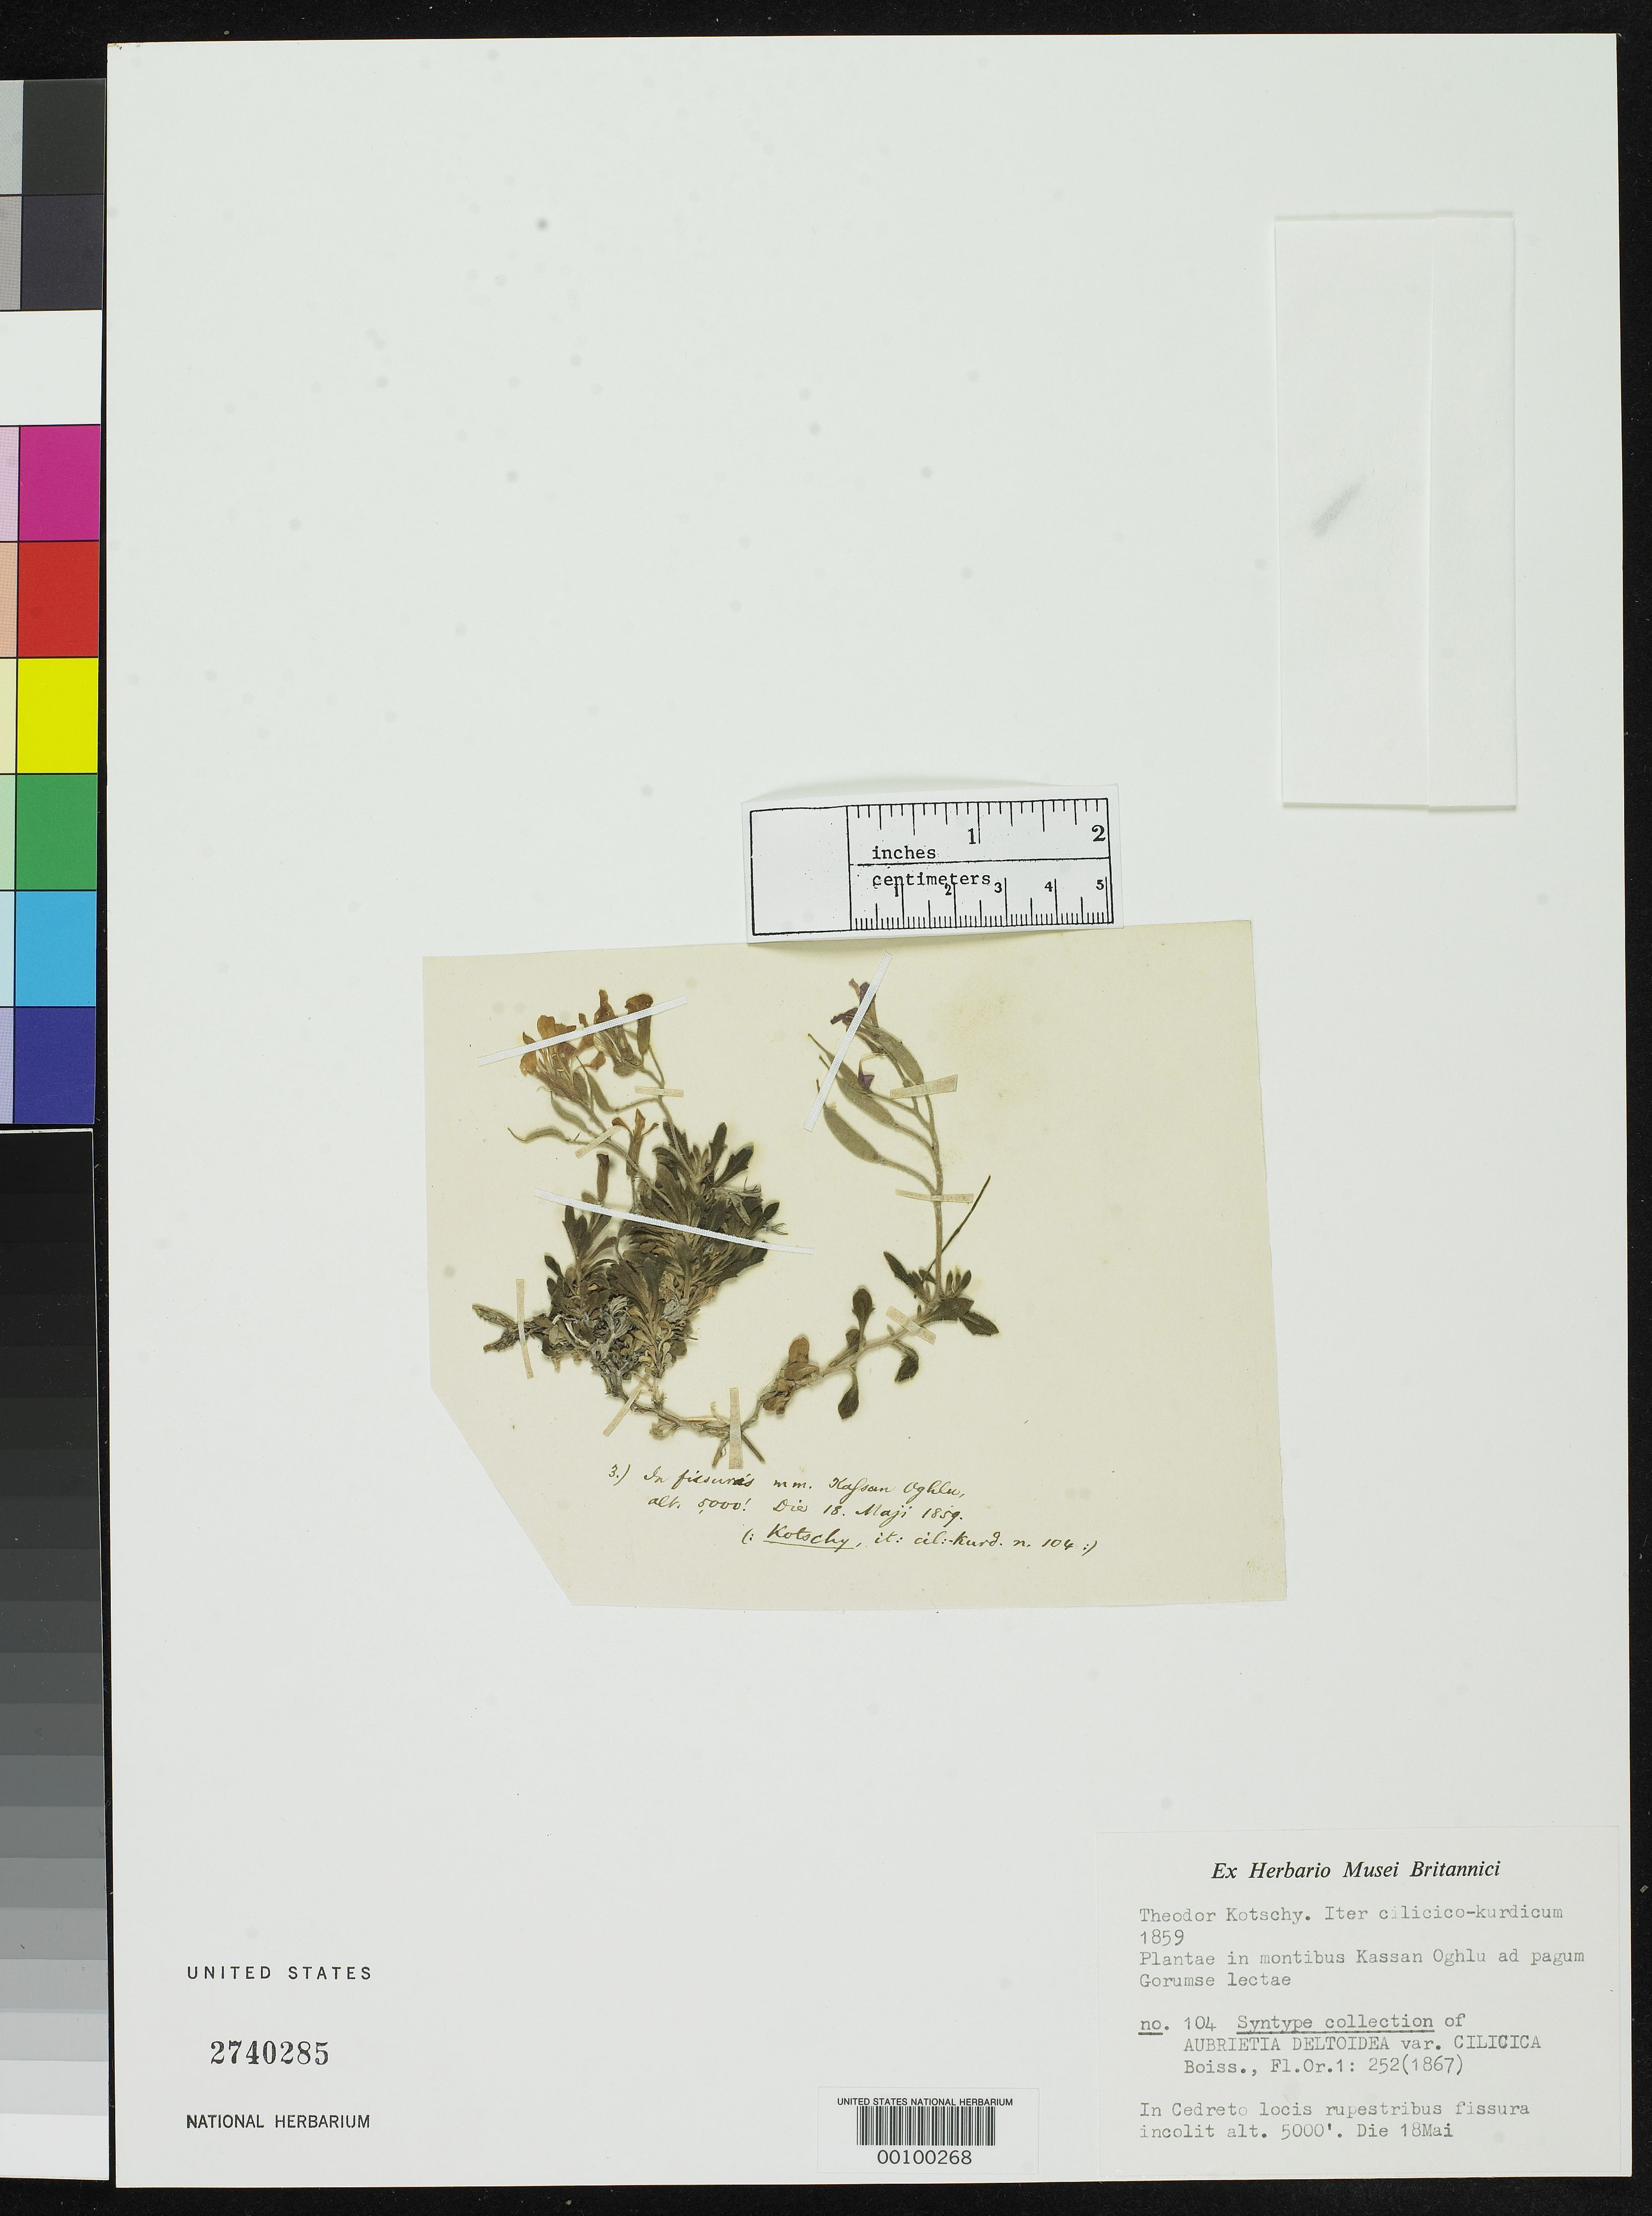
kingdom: Plantae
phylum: Tracheophyta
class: Magnoliopsida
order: Brassicales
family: Brassicaceae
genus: Aubrieta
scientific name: Aubrieta deltoidea var. cilicica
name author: Boiss.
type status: Syntype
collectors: K. G. Kotschy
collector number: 104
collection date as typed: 18 May 1859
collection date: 1859-05-18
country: Iran / Turkey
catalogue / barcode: US 2740285